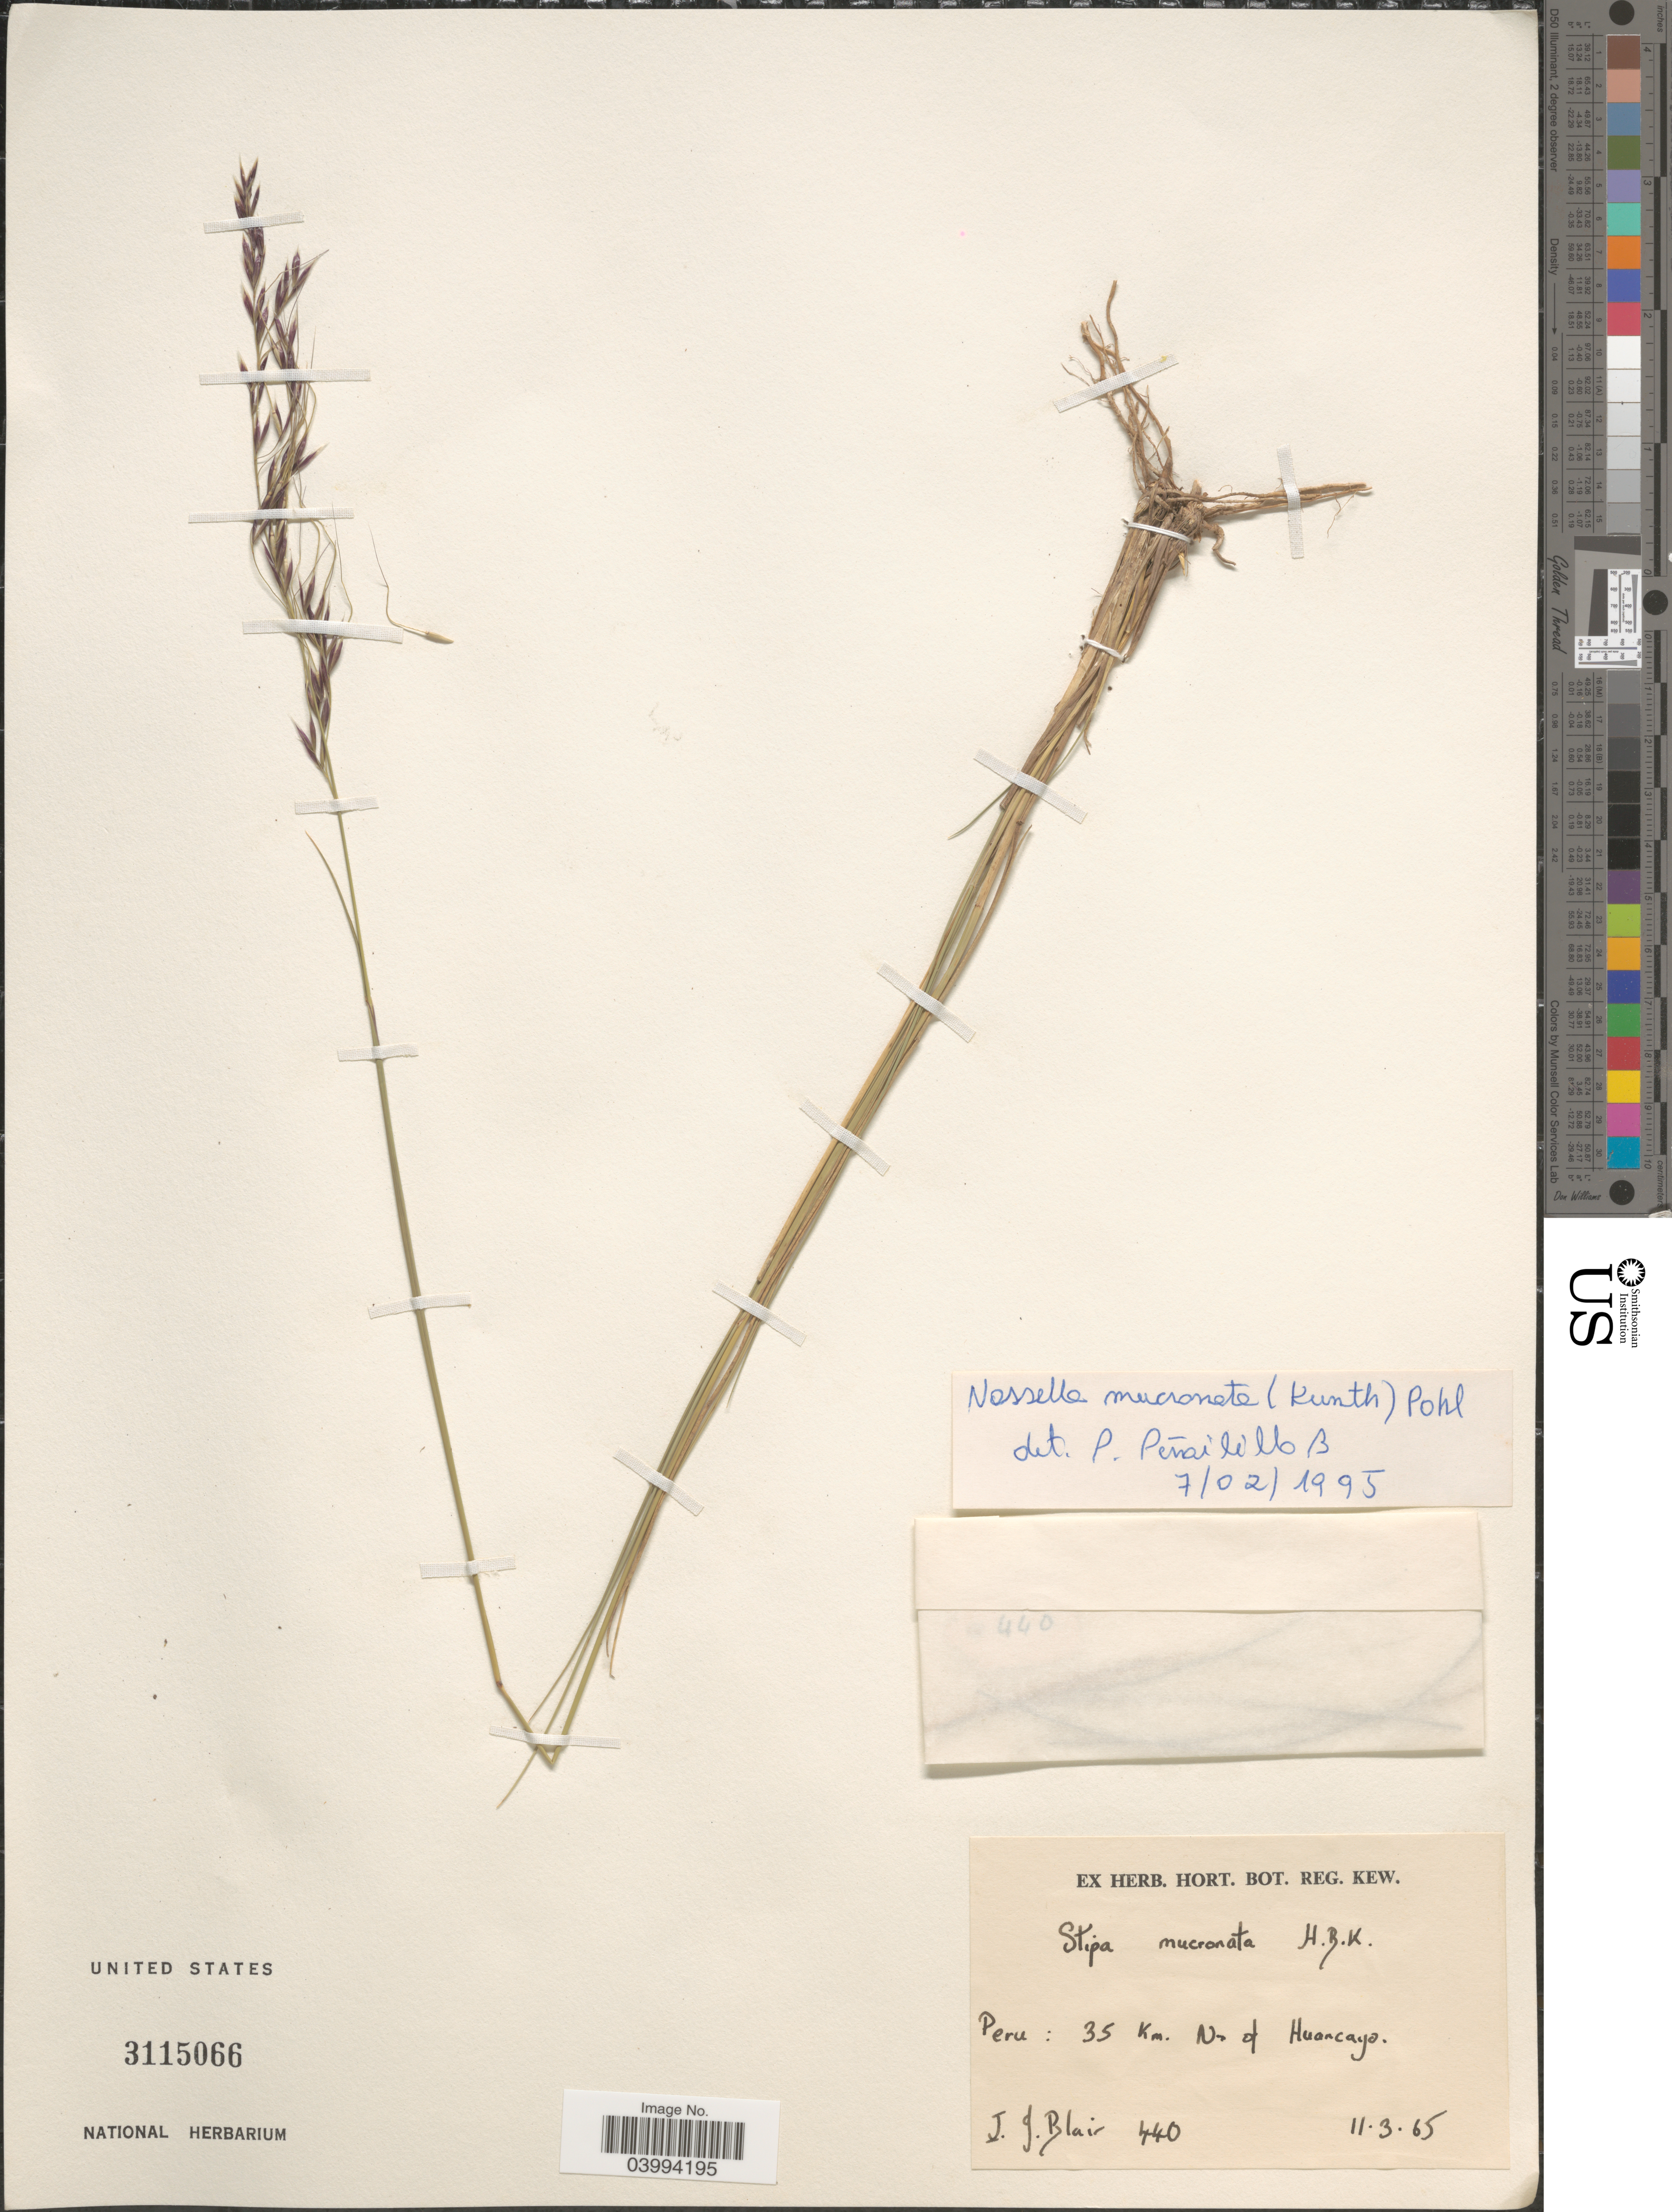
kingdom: Plantae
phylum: Tracheophyta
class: Liliopsida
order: Poales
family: Poaceae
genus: Nassella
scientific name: Nassella mucronata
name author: (Kunth) R.W. Pohl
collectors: J. Blair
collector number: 440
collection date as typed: Transcribed d/m/y: 11/3/65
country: Peru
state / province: Junín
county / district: Huancayo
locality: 35 Km. No of Huancayo.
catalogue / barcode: US 3115066